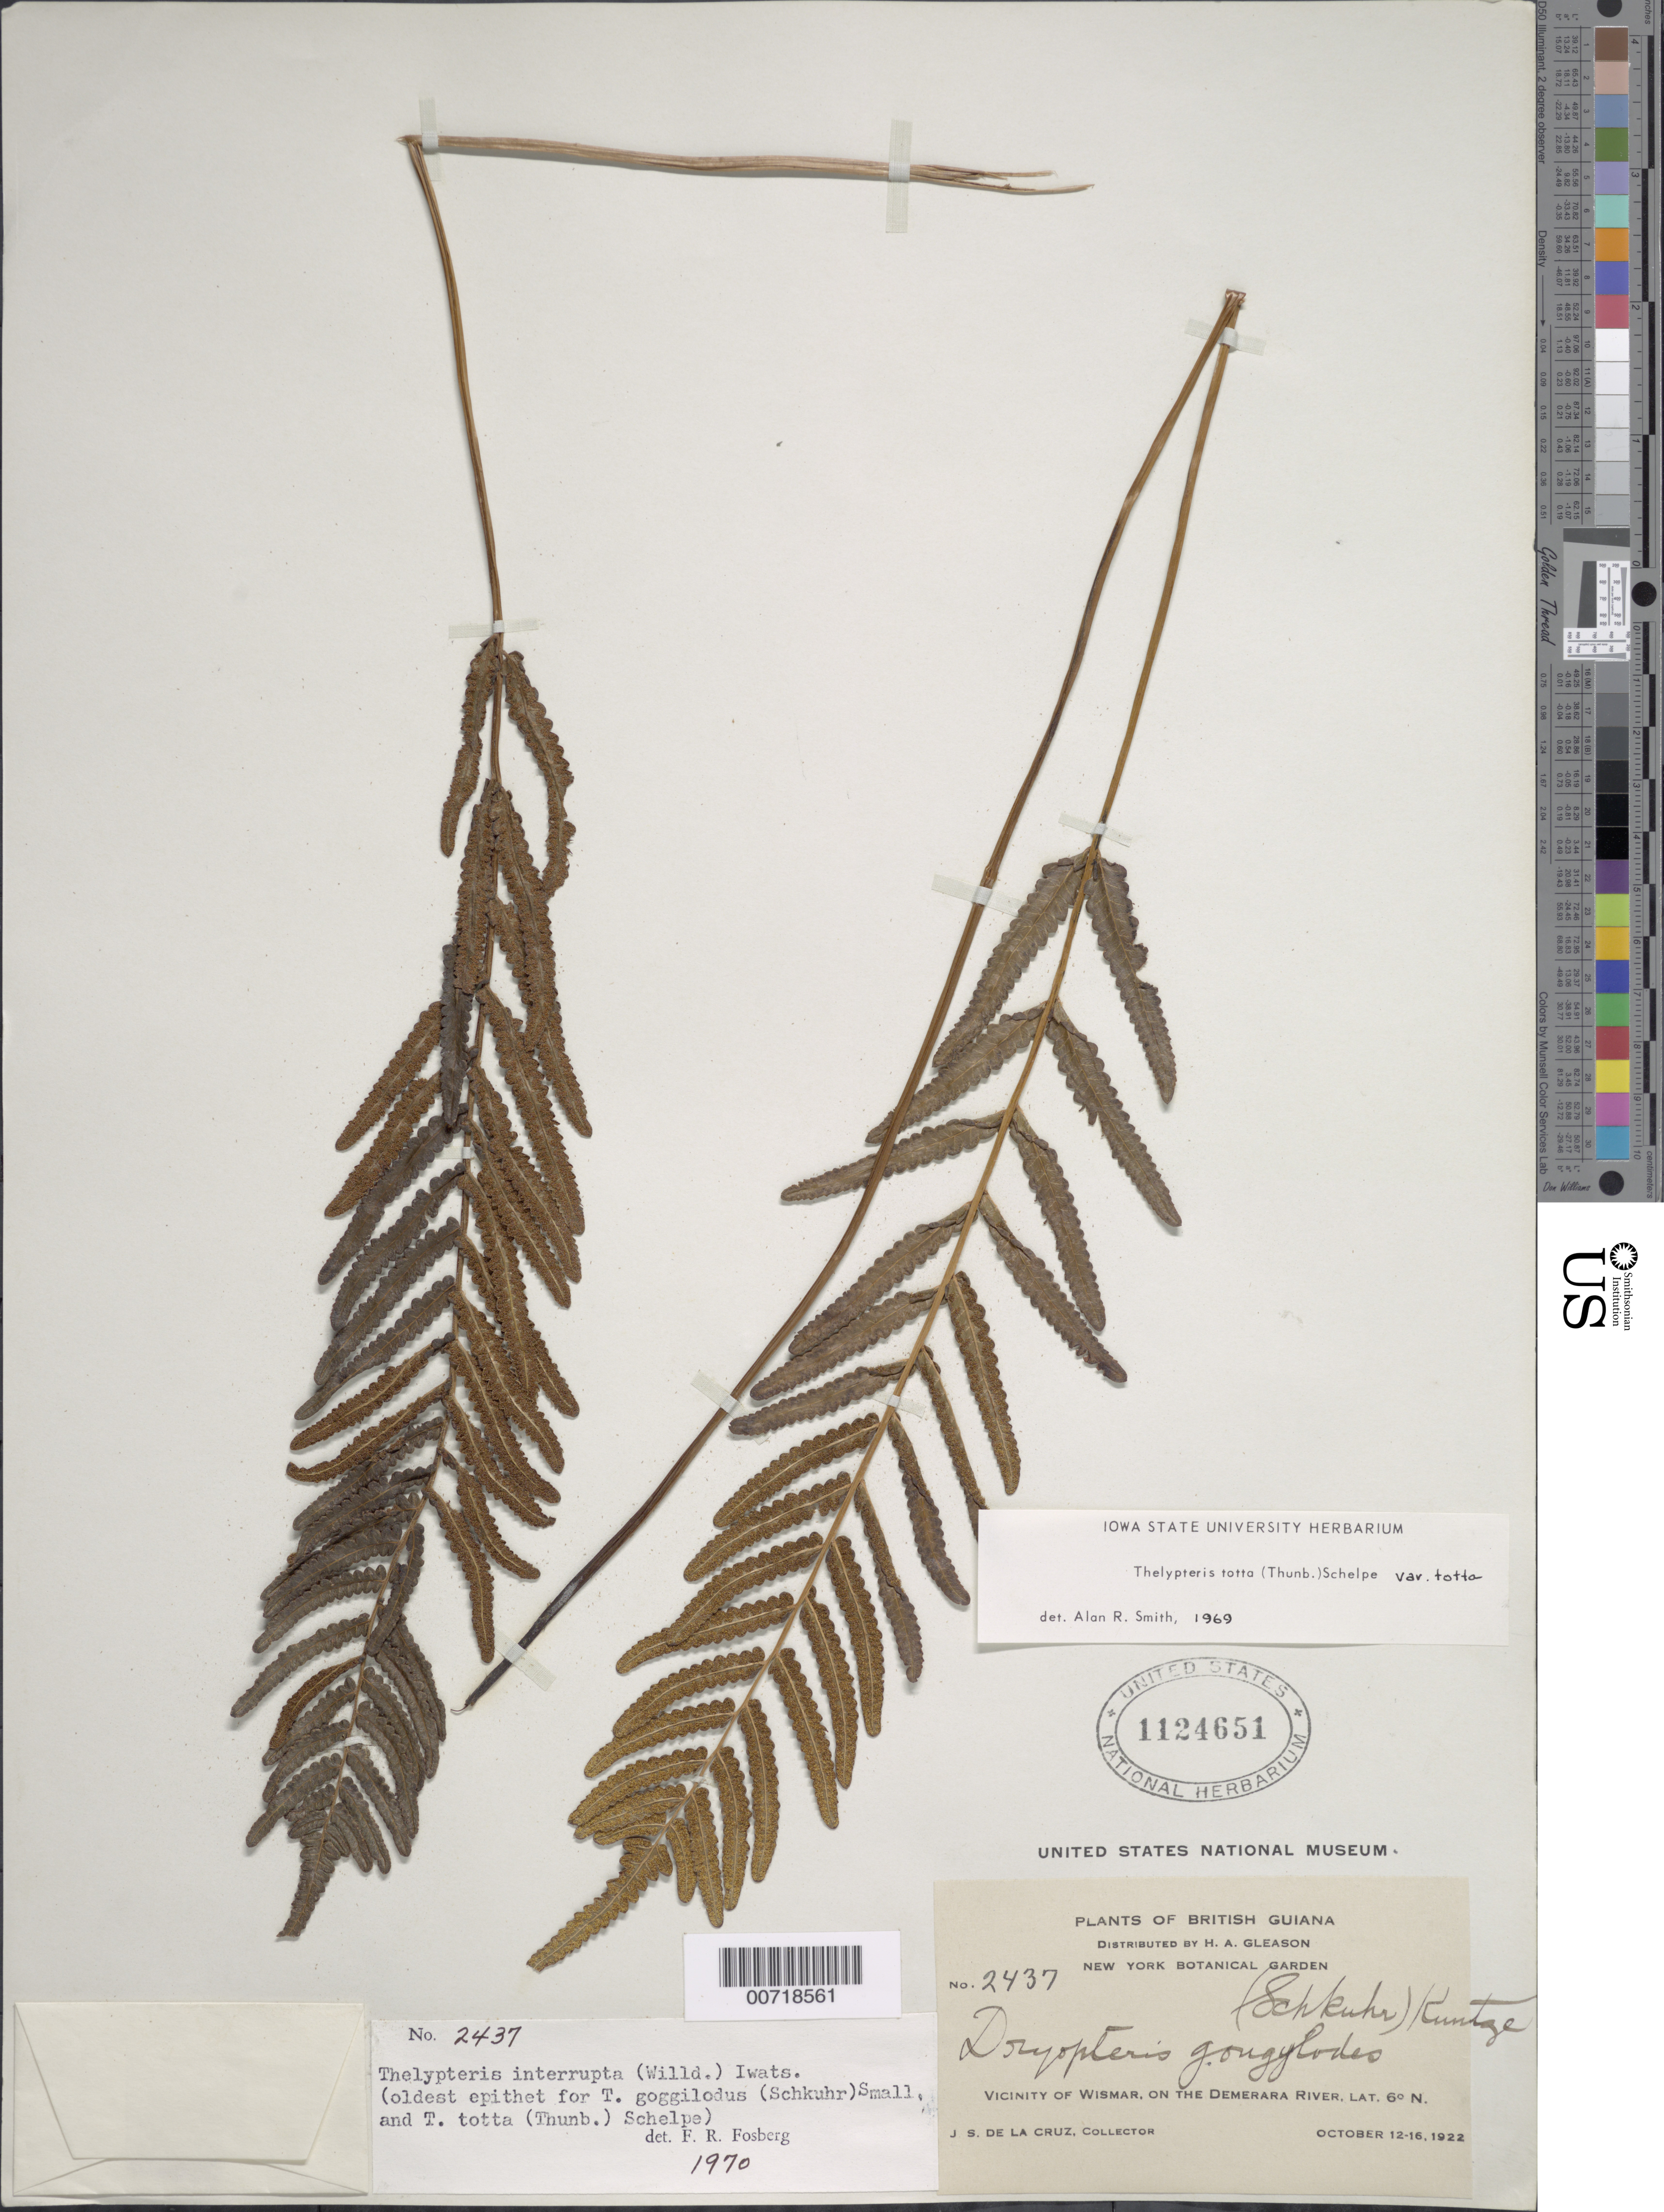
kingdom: Plantae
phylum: Tracheophyta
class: Polypodiopsida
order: Polypodiales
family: Thelypteridaceae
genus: Cyclosorus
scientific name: Cyclosorus interruptus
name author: (Willd.) H. Itô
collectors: J. S. de la Cruz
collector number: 2437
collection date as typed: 12-Oct-22 to 16-Oct-22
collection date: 1922-10-12/1922-10-16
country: Guyana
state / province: U. Demerara-Berbice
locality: Wismar vic., on the Demerara River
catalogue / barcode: US 1124651